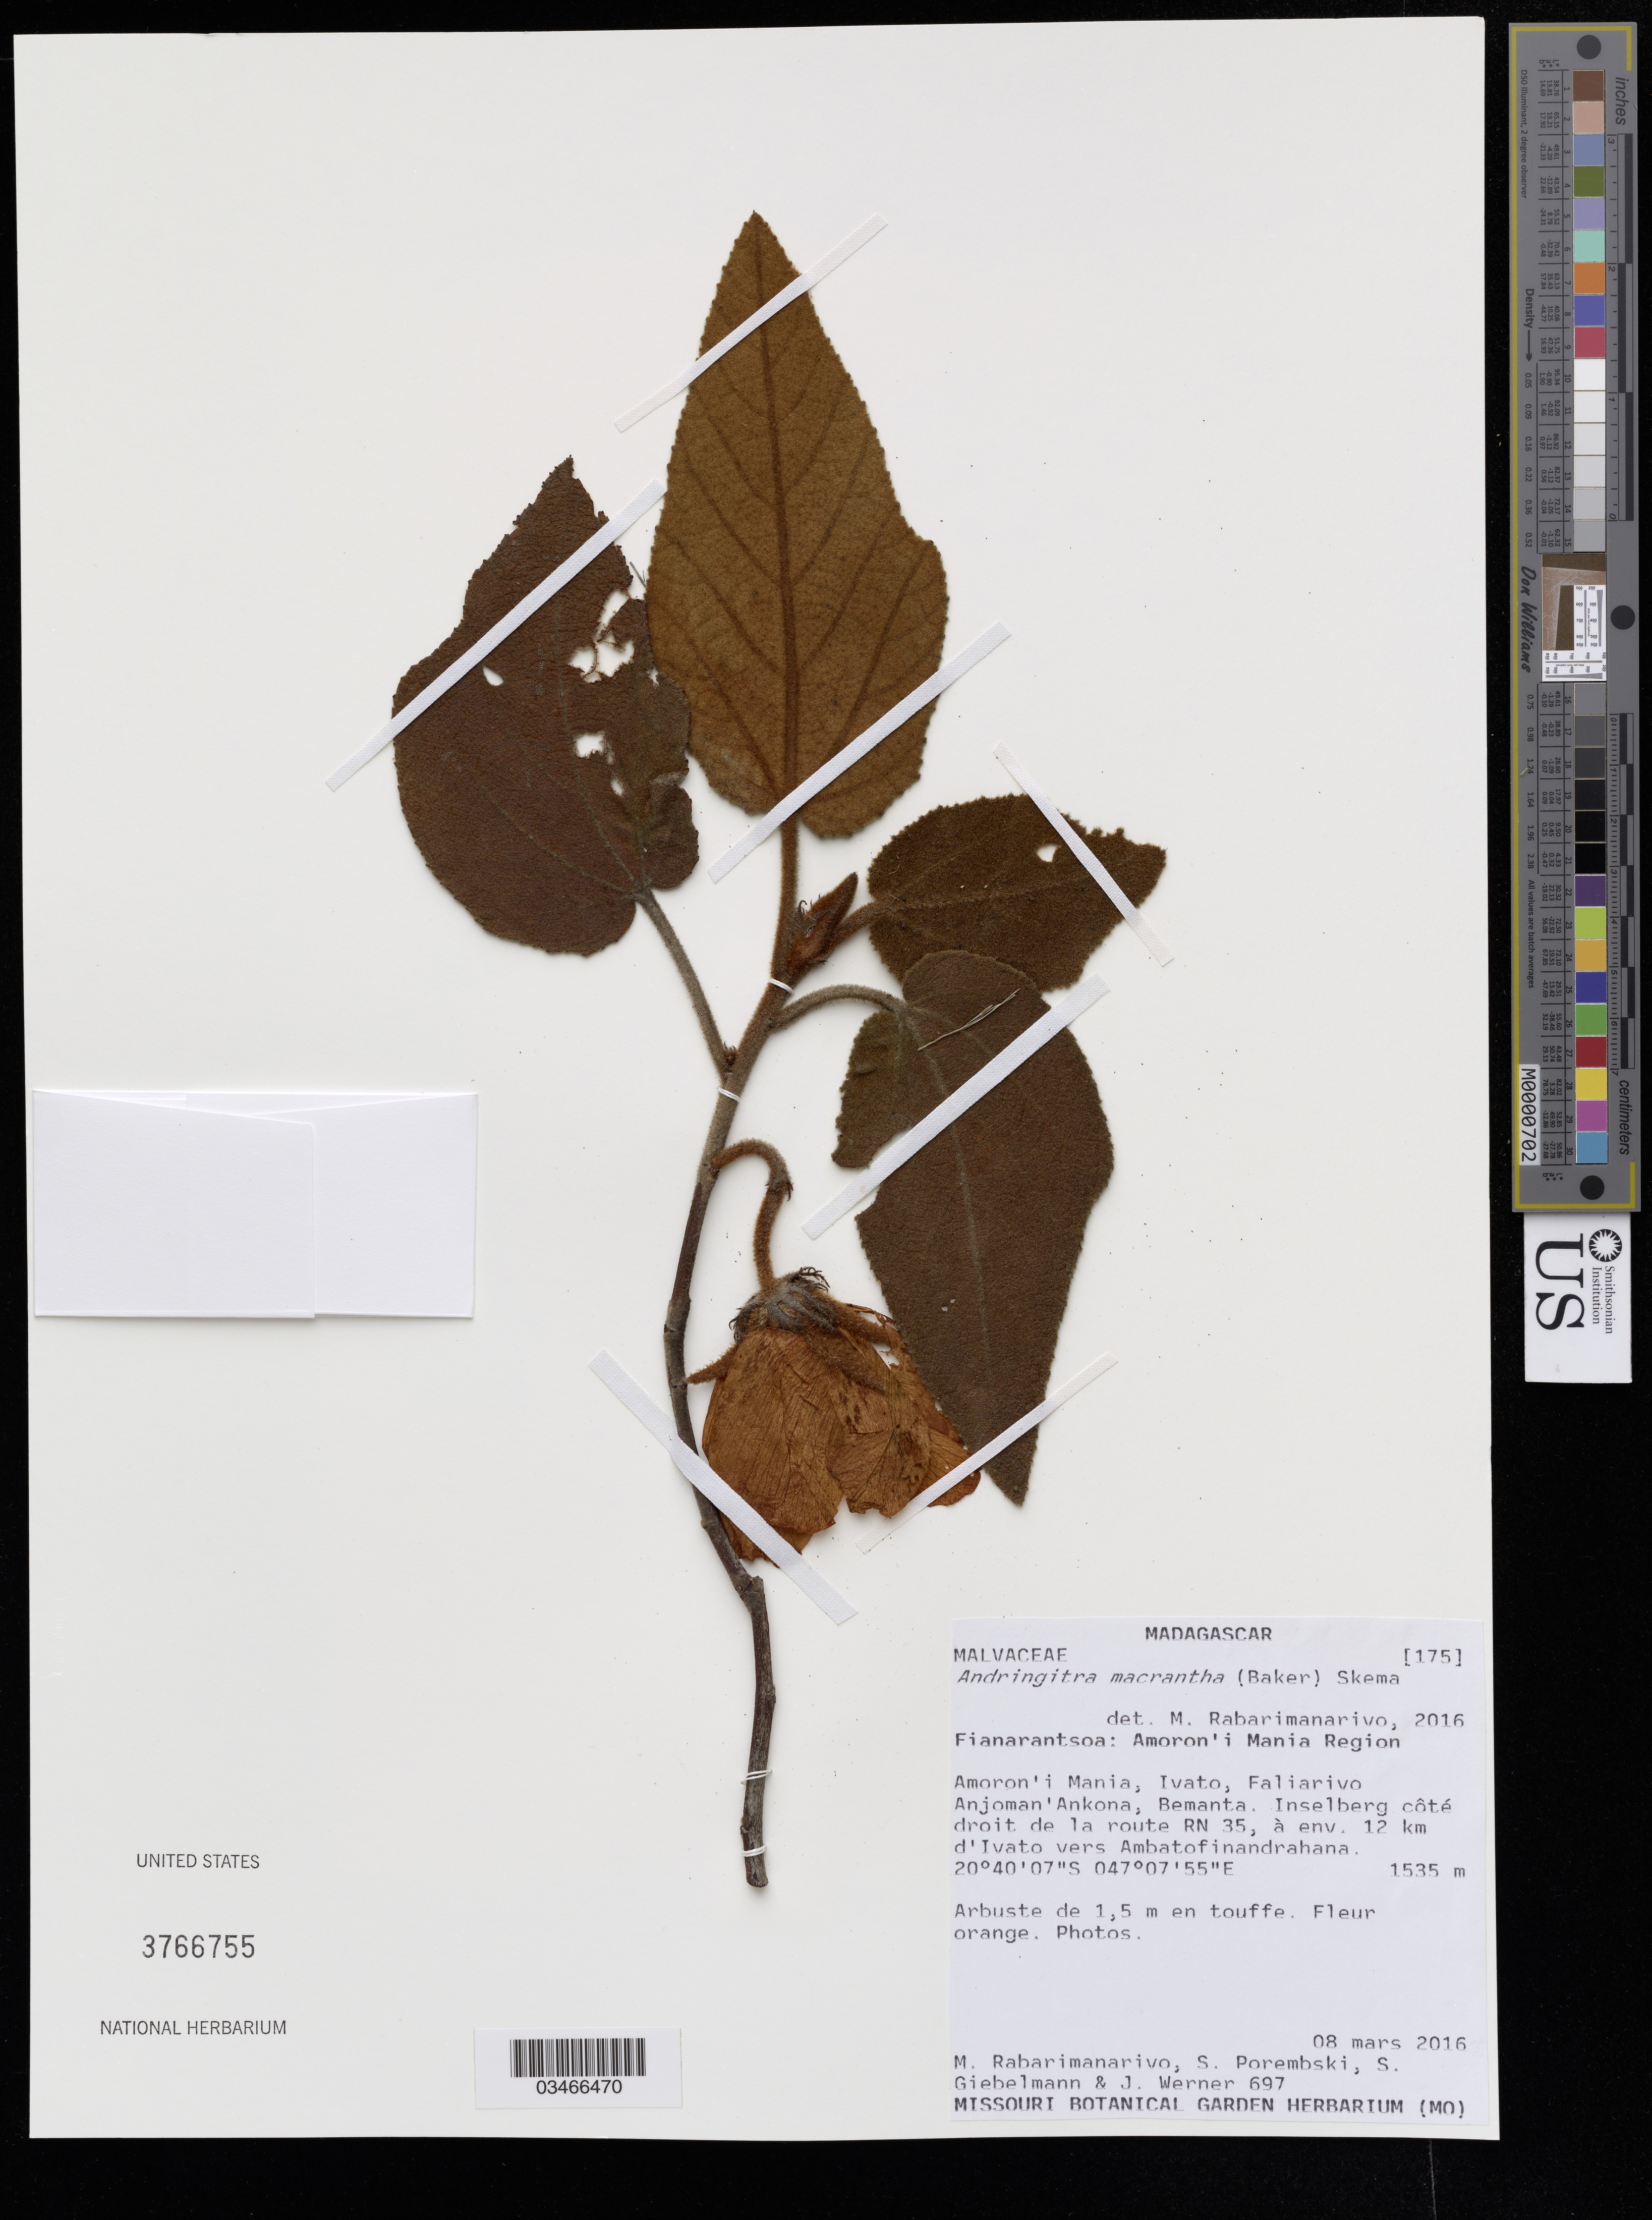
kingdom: Plantae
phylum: Tracheophyta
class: Magnoliopsida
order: Malvales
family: Malvaceae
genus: Andringitra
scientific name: Andringitra macrantha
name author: (Baker) Skema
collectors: M. Rabarimanarivo, S. Porembski & S. Giebelmann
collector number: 697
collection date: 2016-03-08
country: Madagascar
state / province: Fianarantsoa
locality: Amoron'i Mania Region, Amoron'i Mania, Ivato, Faliarivo Anjoman'Akona, Bemanta.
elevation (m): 1535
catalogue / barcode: US 3766755